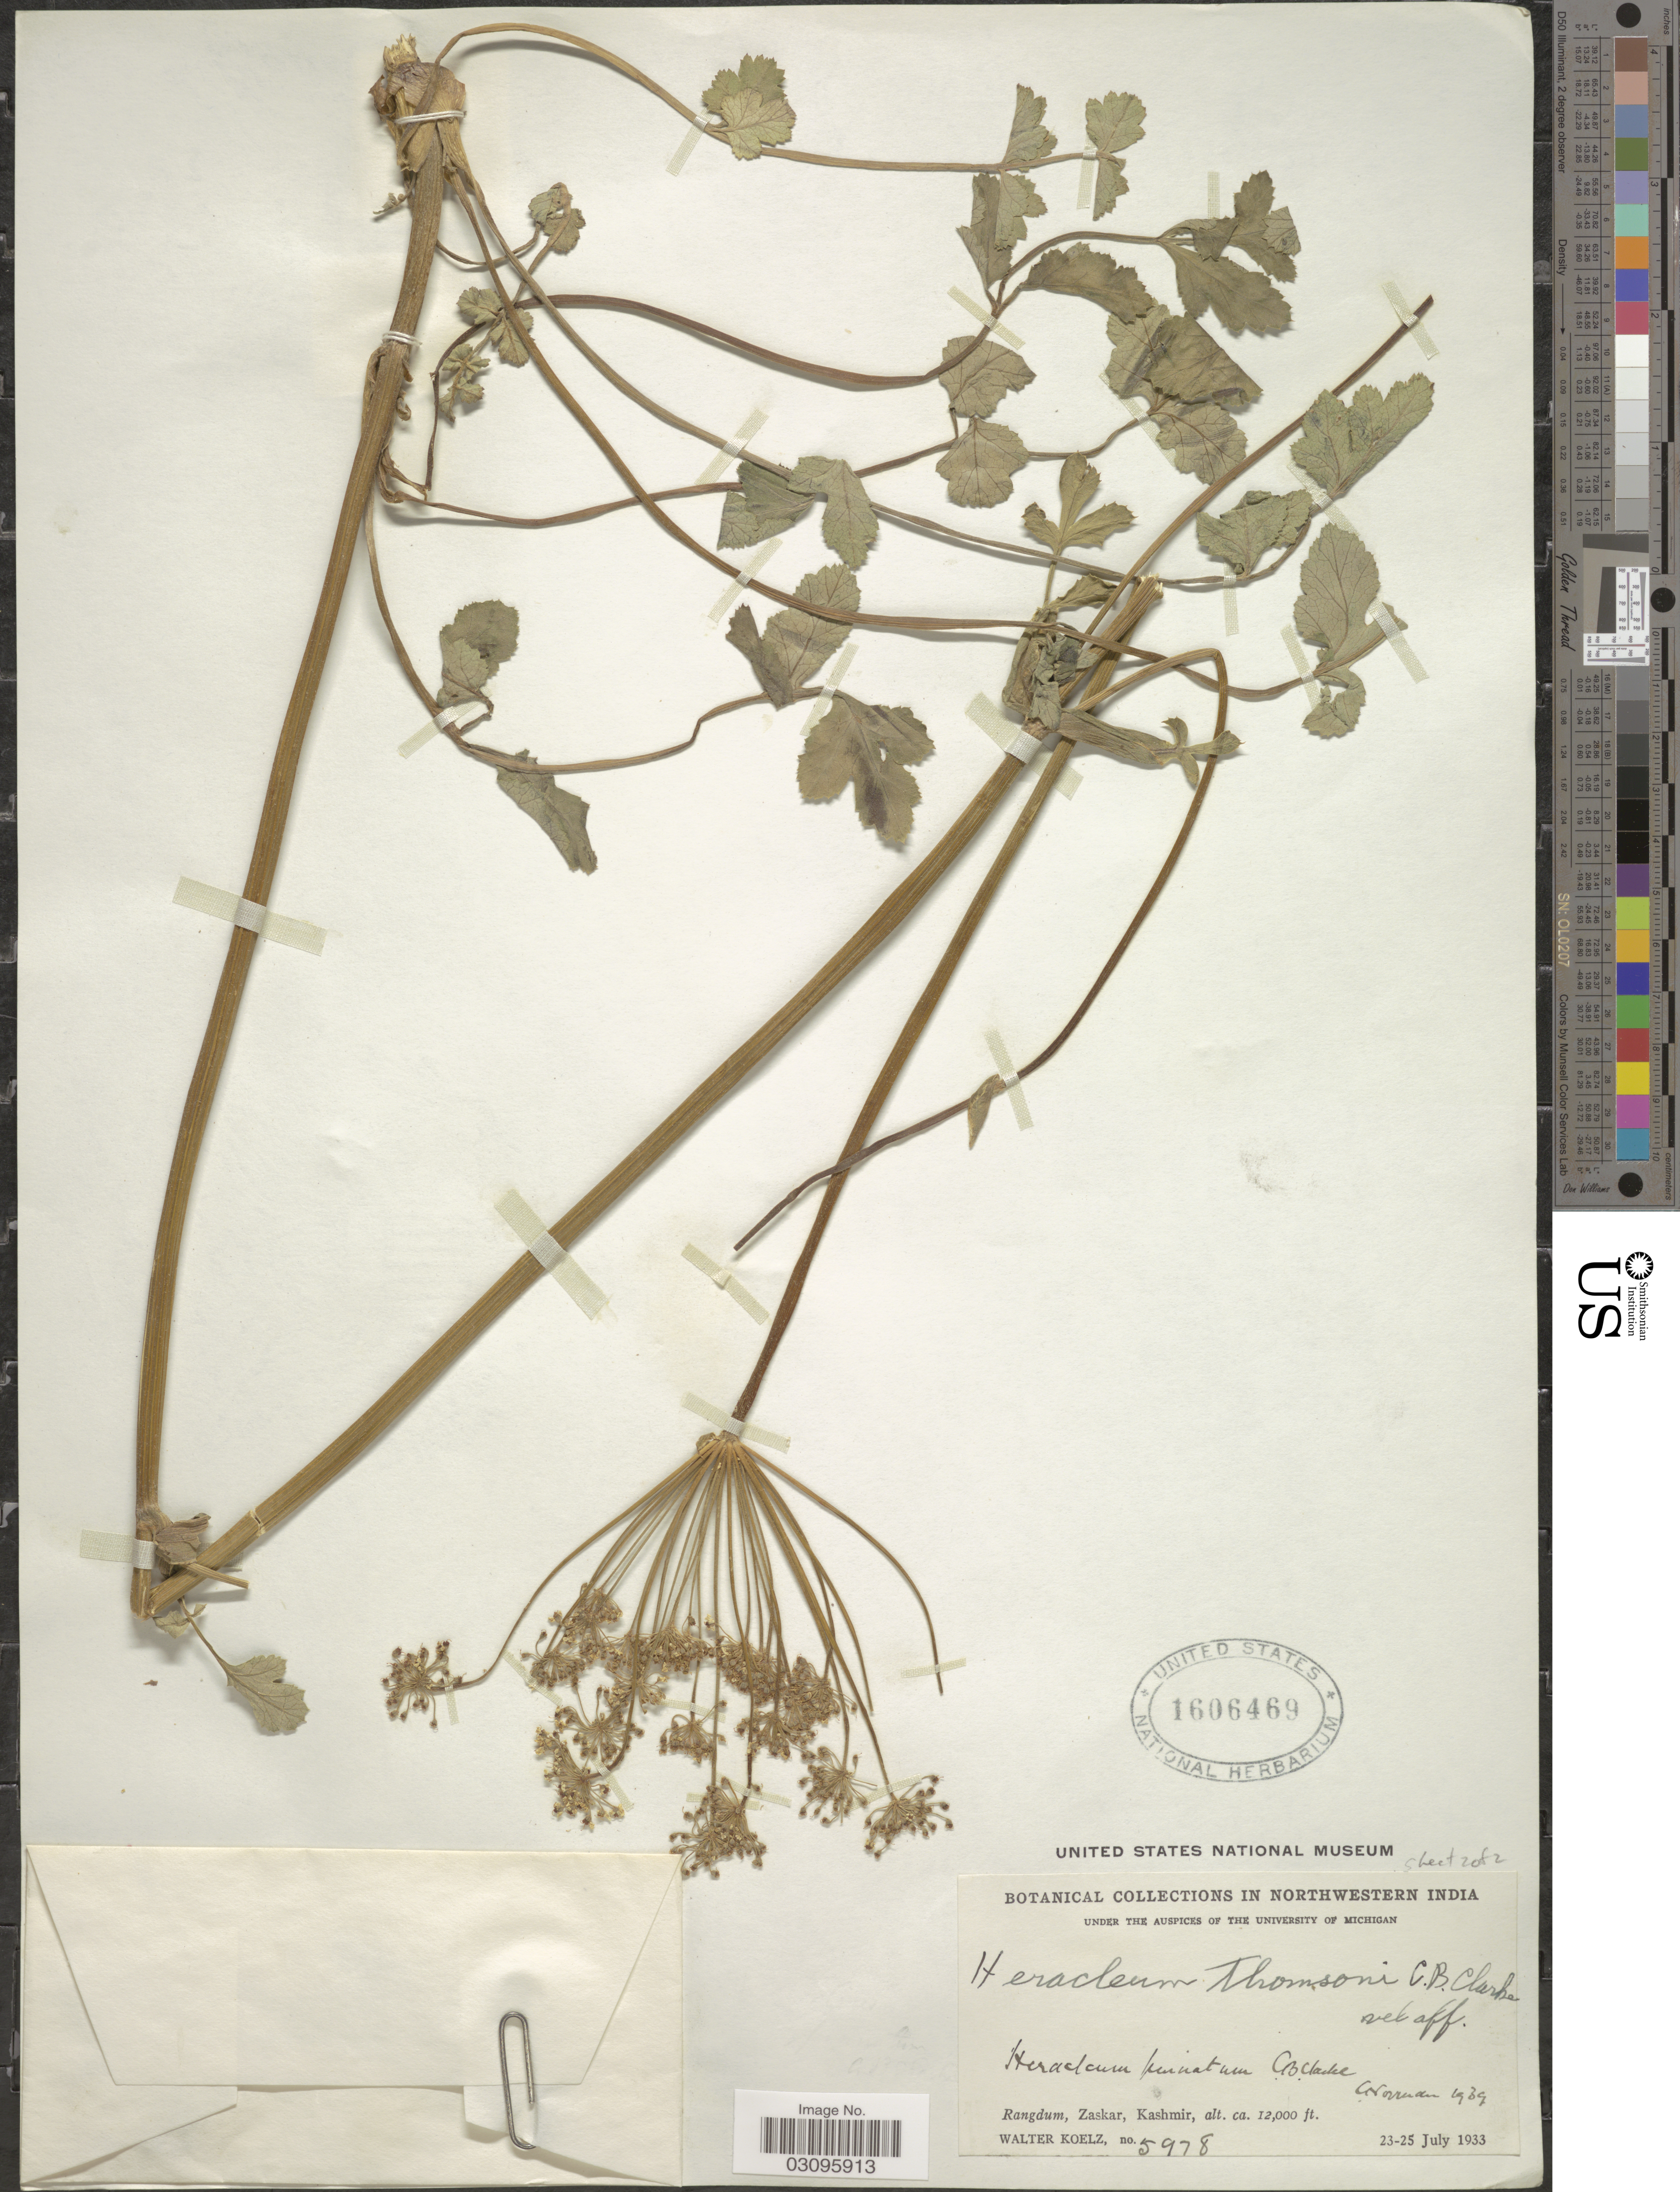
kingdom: Plantae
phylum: Tracheophyta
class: Magnoliopsida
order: Apiales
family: Apiaceae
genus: Heracleum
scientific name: Heracleum pinnatum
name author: C.B. Clarke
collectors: W. N. Koelz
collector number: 5978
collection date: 1933-07-23/1933-07-25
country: India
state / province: Jammu and Kashmir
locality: Northwestern India. Rangdum, Zaskar, Kashmir.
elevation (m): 3658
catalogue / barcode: US 1606469